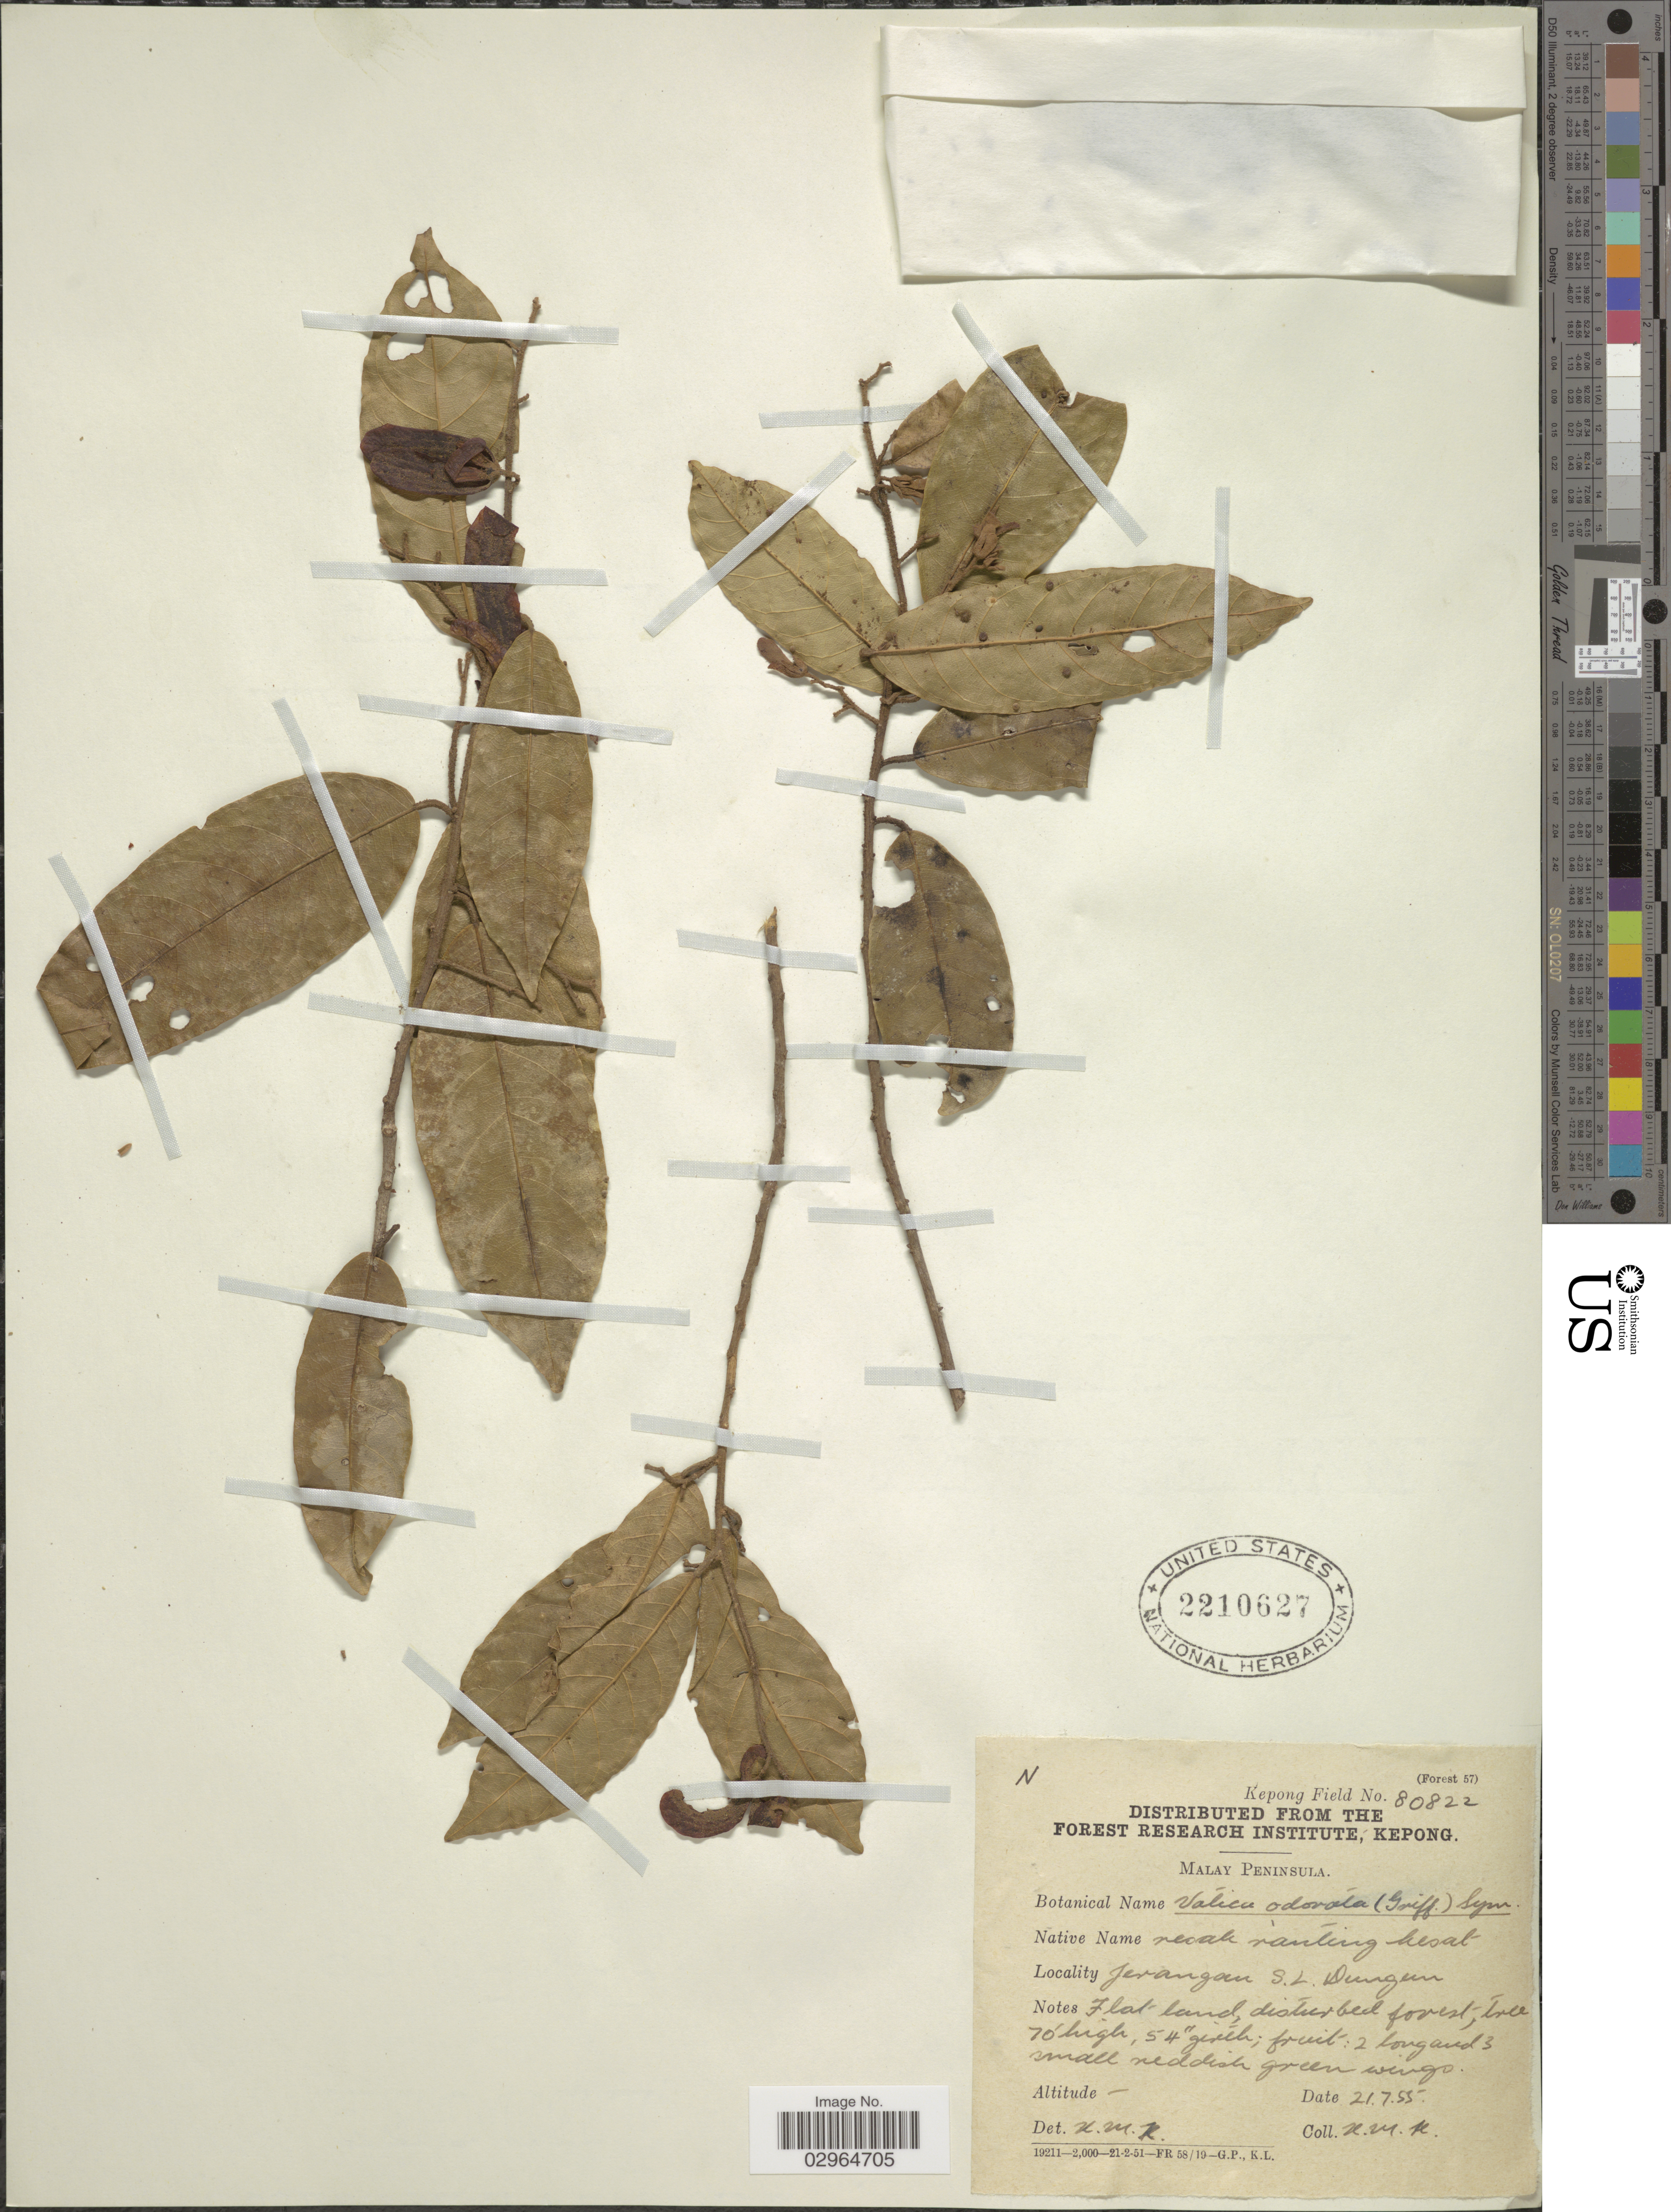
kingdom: Plantae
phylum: Tracheophyta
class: Magnoliopsida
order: Malvales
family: Dipterocarpaceae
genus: Vatica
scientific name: Vatica odorata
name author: (Griff.) Symington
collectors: K. M. K.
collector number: Kepong Field 80822?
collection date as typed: Transcribed d/m/y: 21/7/55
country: Malaysia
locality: Malay Peninsula. Jerangan S.L. Dungun.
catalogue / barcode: US 2210627